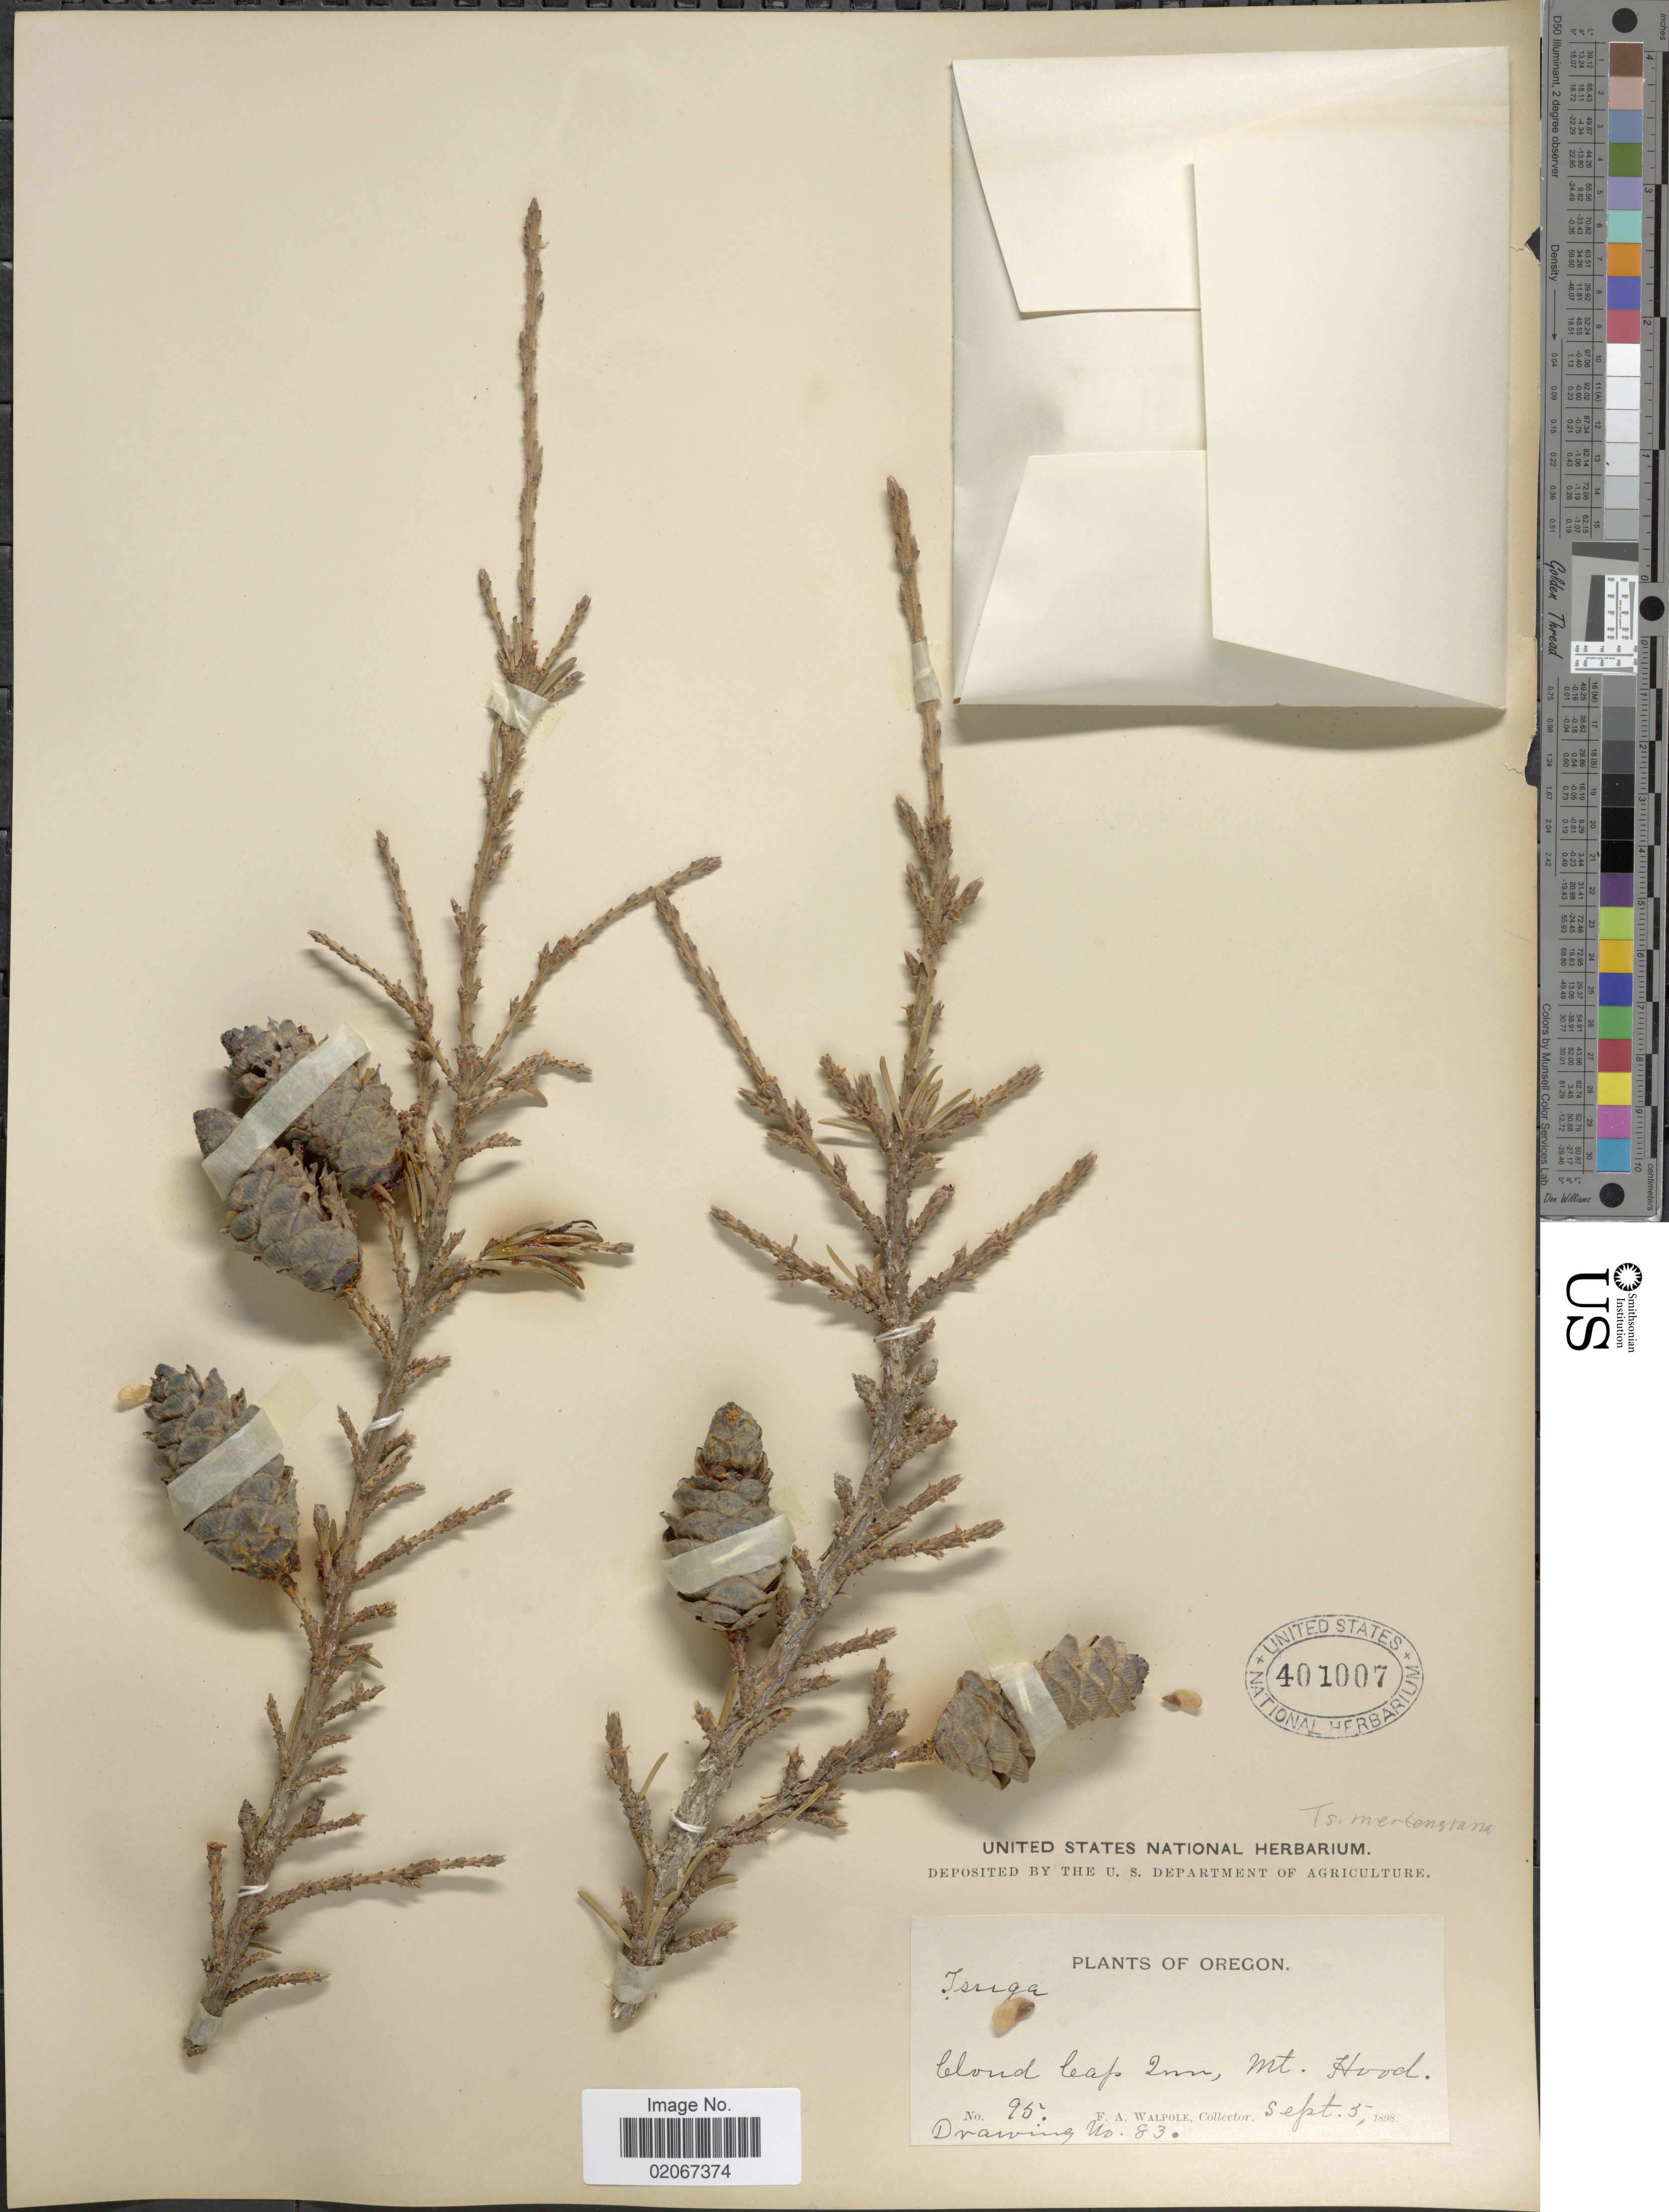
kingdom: Plantae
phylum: Tracheophyta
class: Pinopsida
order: Pinales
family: Pinaceae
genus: Tsuga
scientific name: Tsuga mertensiana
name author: (Bong.) Carrière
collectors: F. Walpole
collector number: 95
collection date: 1898-09-05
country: United States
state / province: Oregon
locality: Cloud Cap Inn, Mt. Hood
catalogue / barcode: US 401007